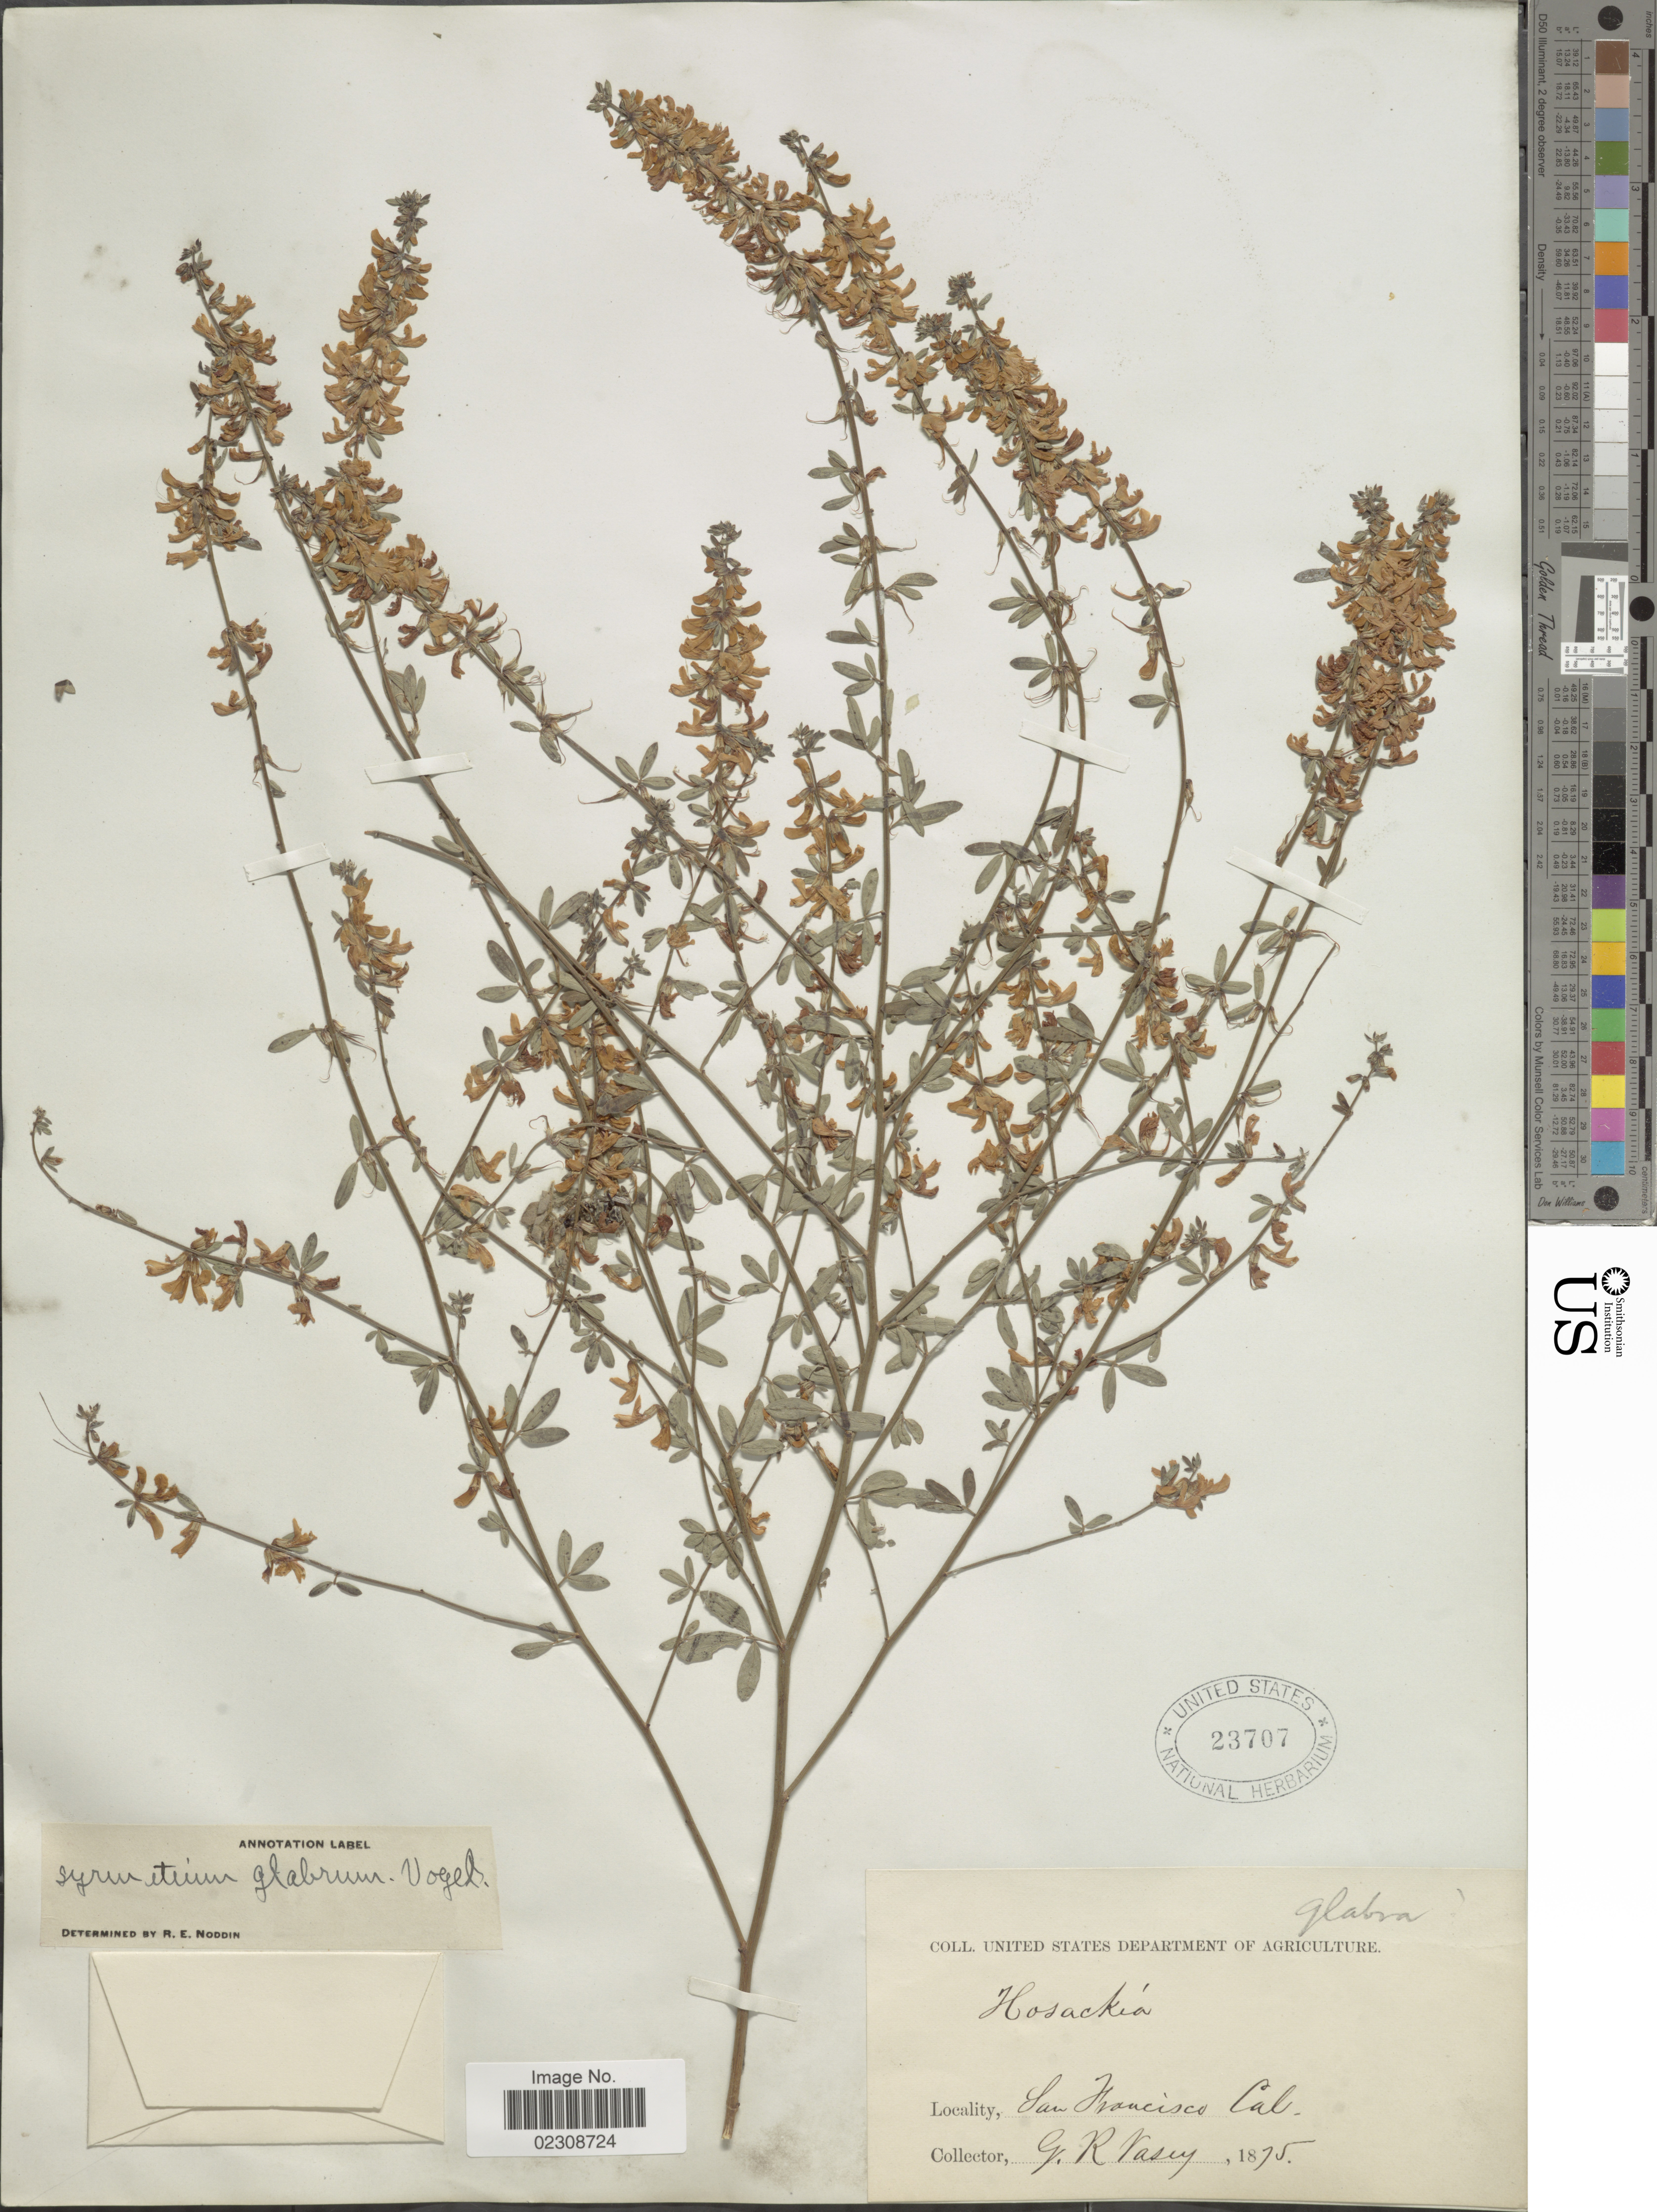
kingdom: Plantae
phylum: Tracheophyta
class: Magnoliopsida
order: Fabales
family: Fabaceae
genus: Syrmatium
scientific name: Syrmatium glabrum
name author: Vogel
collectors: G. R. Vasey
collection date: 1875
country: United States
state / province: California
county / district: San Francisco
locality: San Francisco, Cal.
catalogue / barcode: US 23707